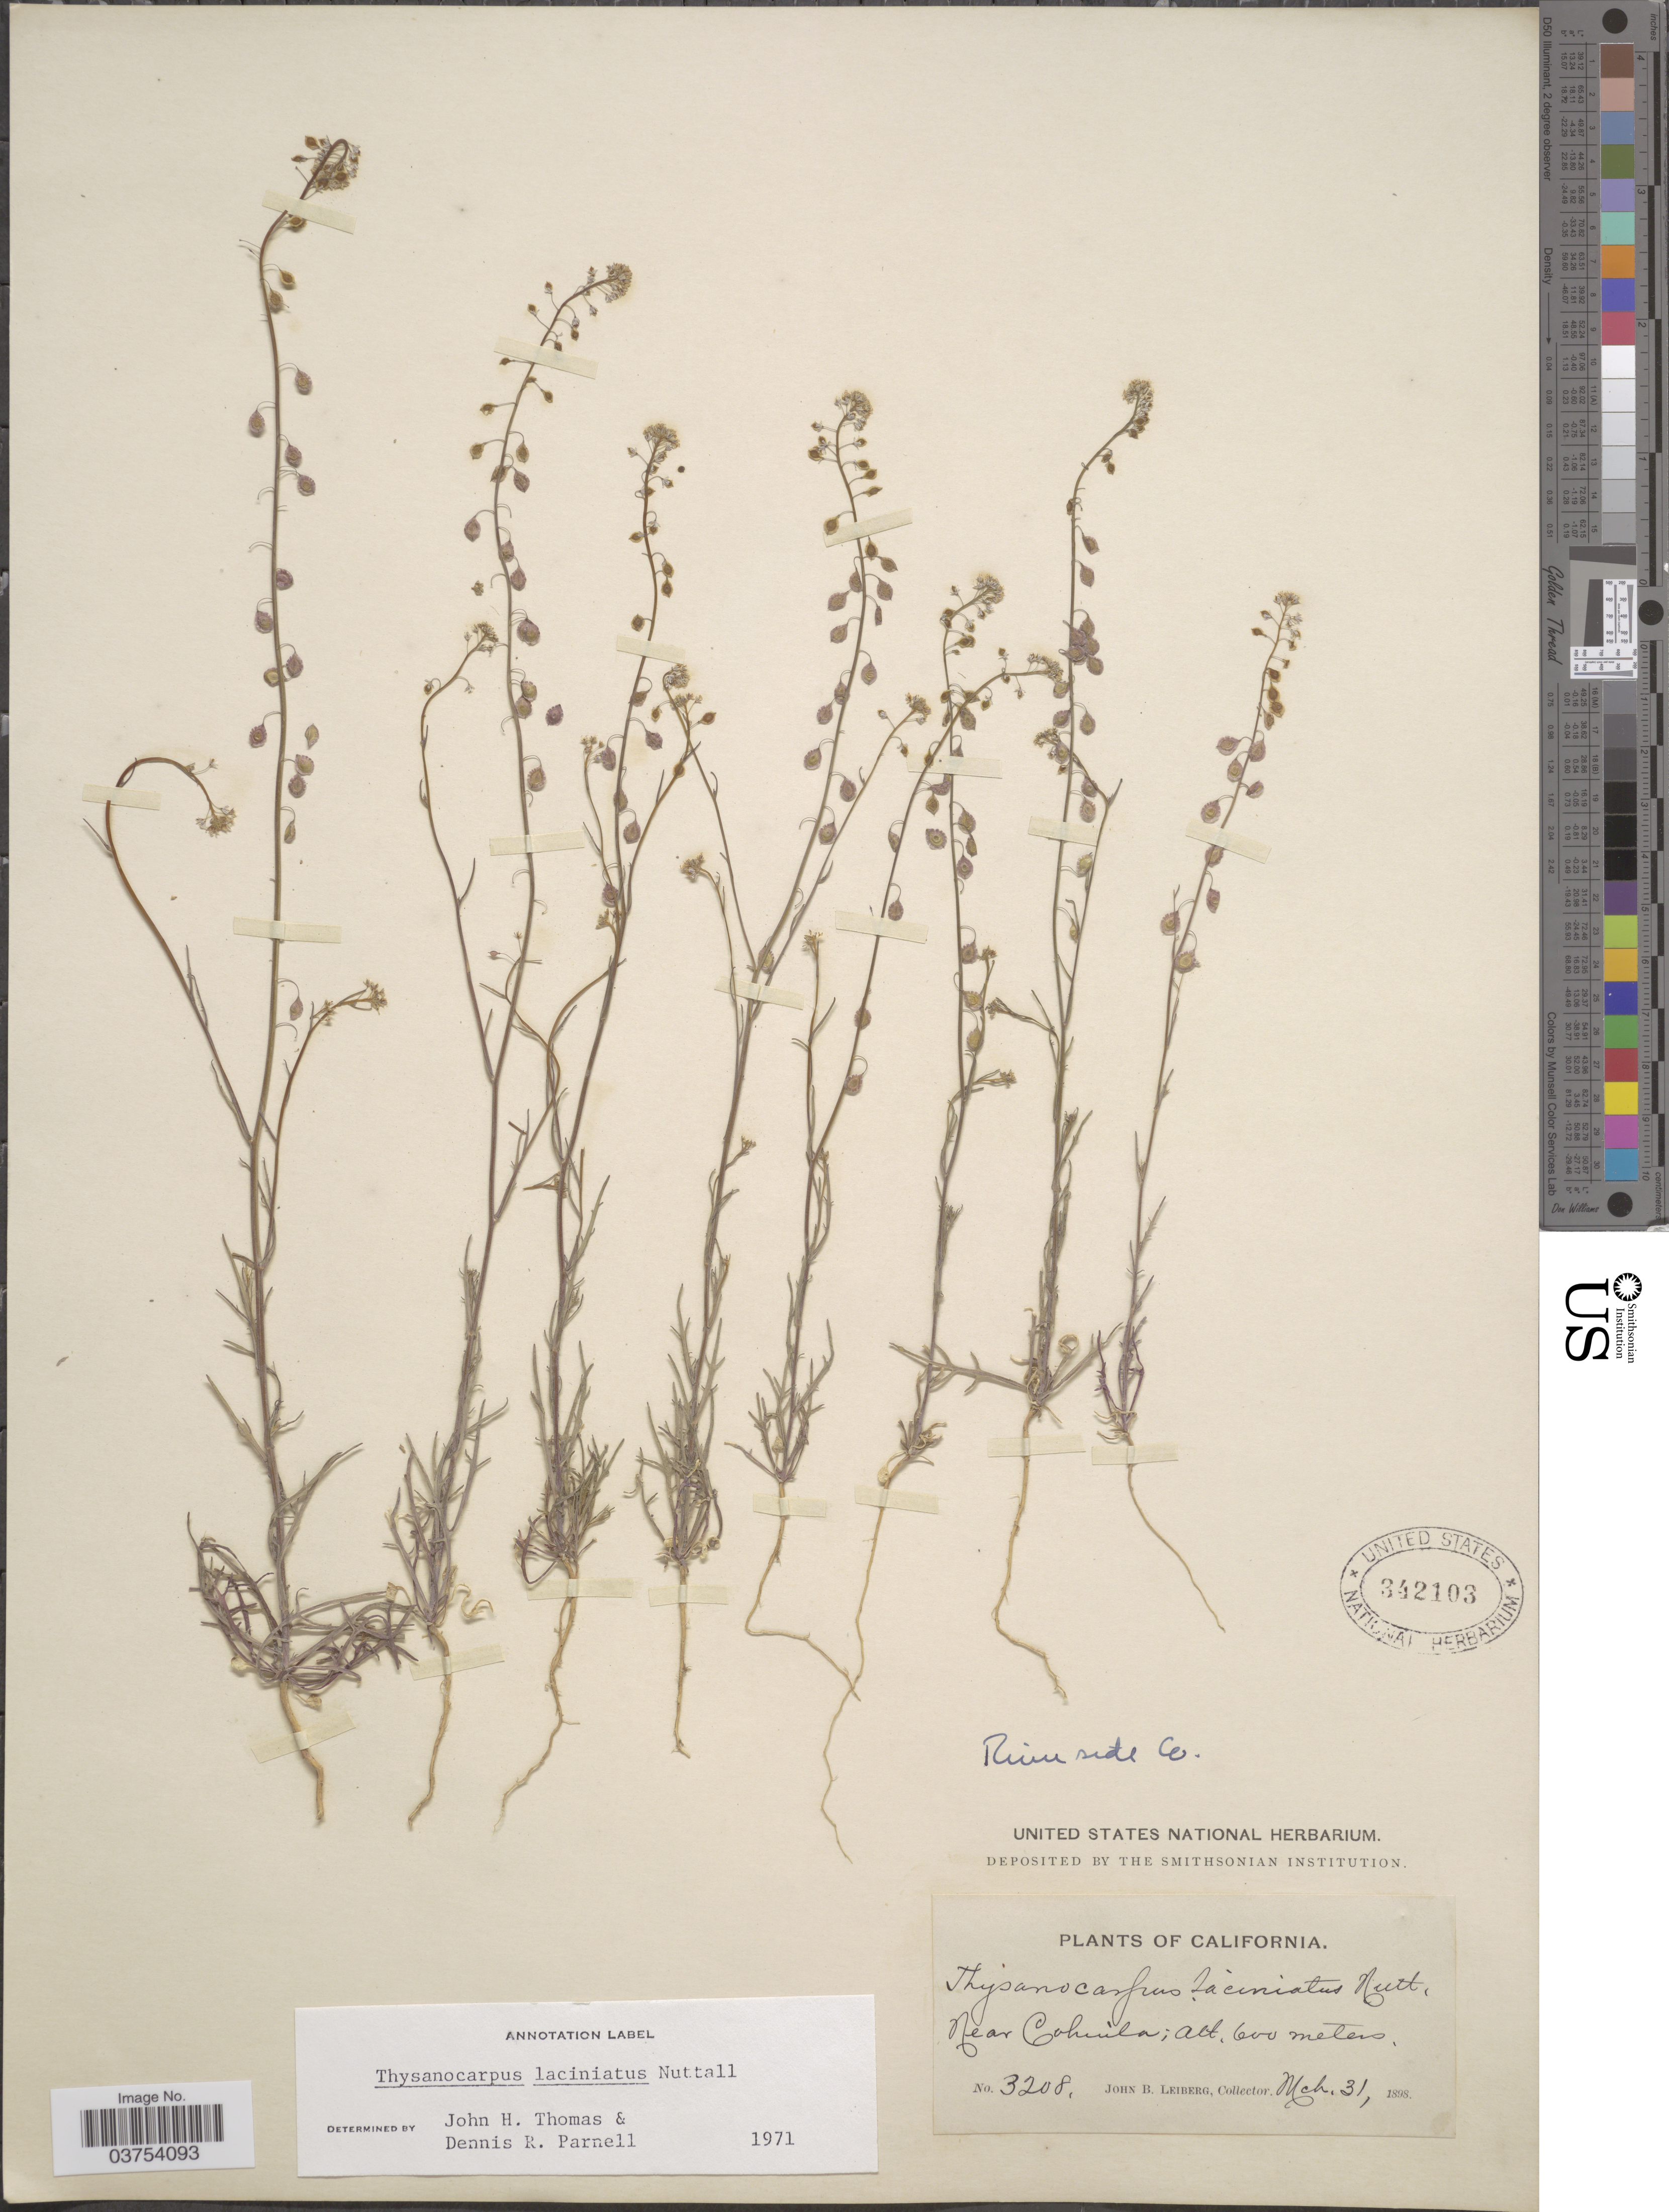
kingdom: Plantae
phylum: Tracheophyta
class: Magnoliopsida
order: Brassicales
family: Brassicaceae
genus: Thysanocarpus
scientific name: Thysanocarpus laciniatus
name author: Nutt. in Torr. & A. Gray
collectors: J. B. Leiberg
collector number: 3208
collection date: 1898-03-31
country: United States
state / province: California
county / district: Riverside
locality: Riverside Co. Near Coahuila.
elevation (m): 600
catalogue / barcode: US 342103